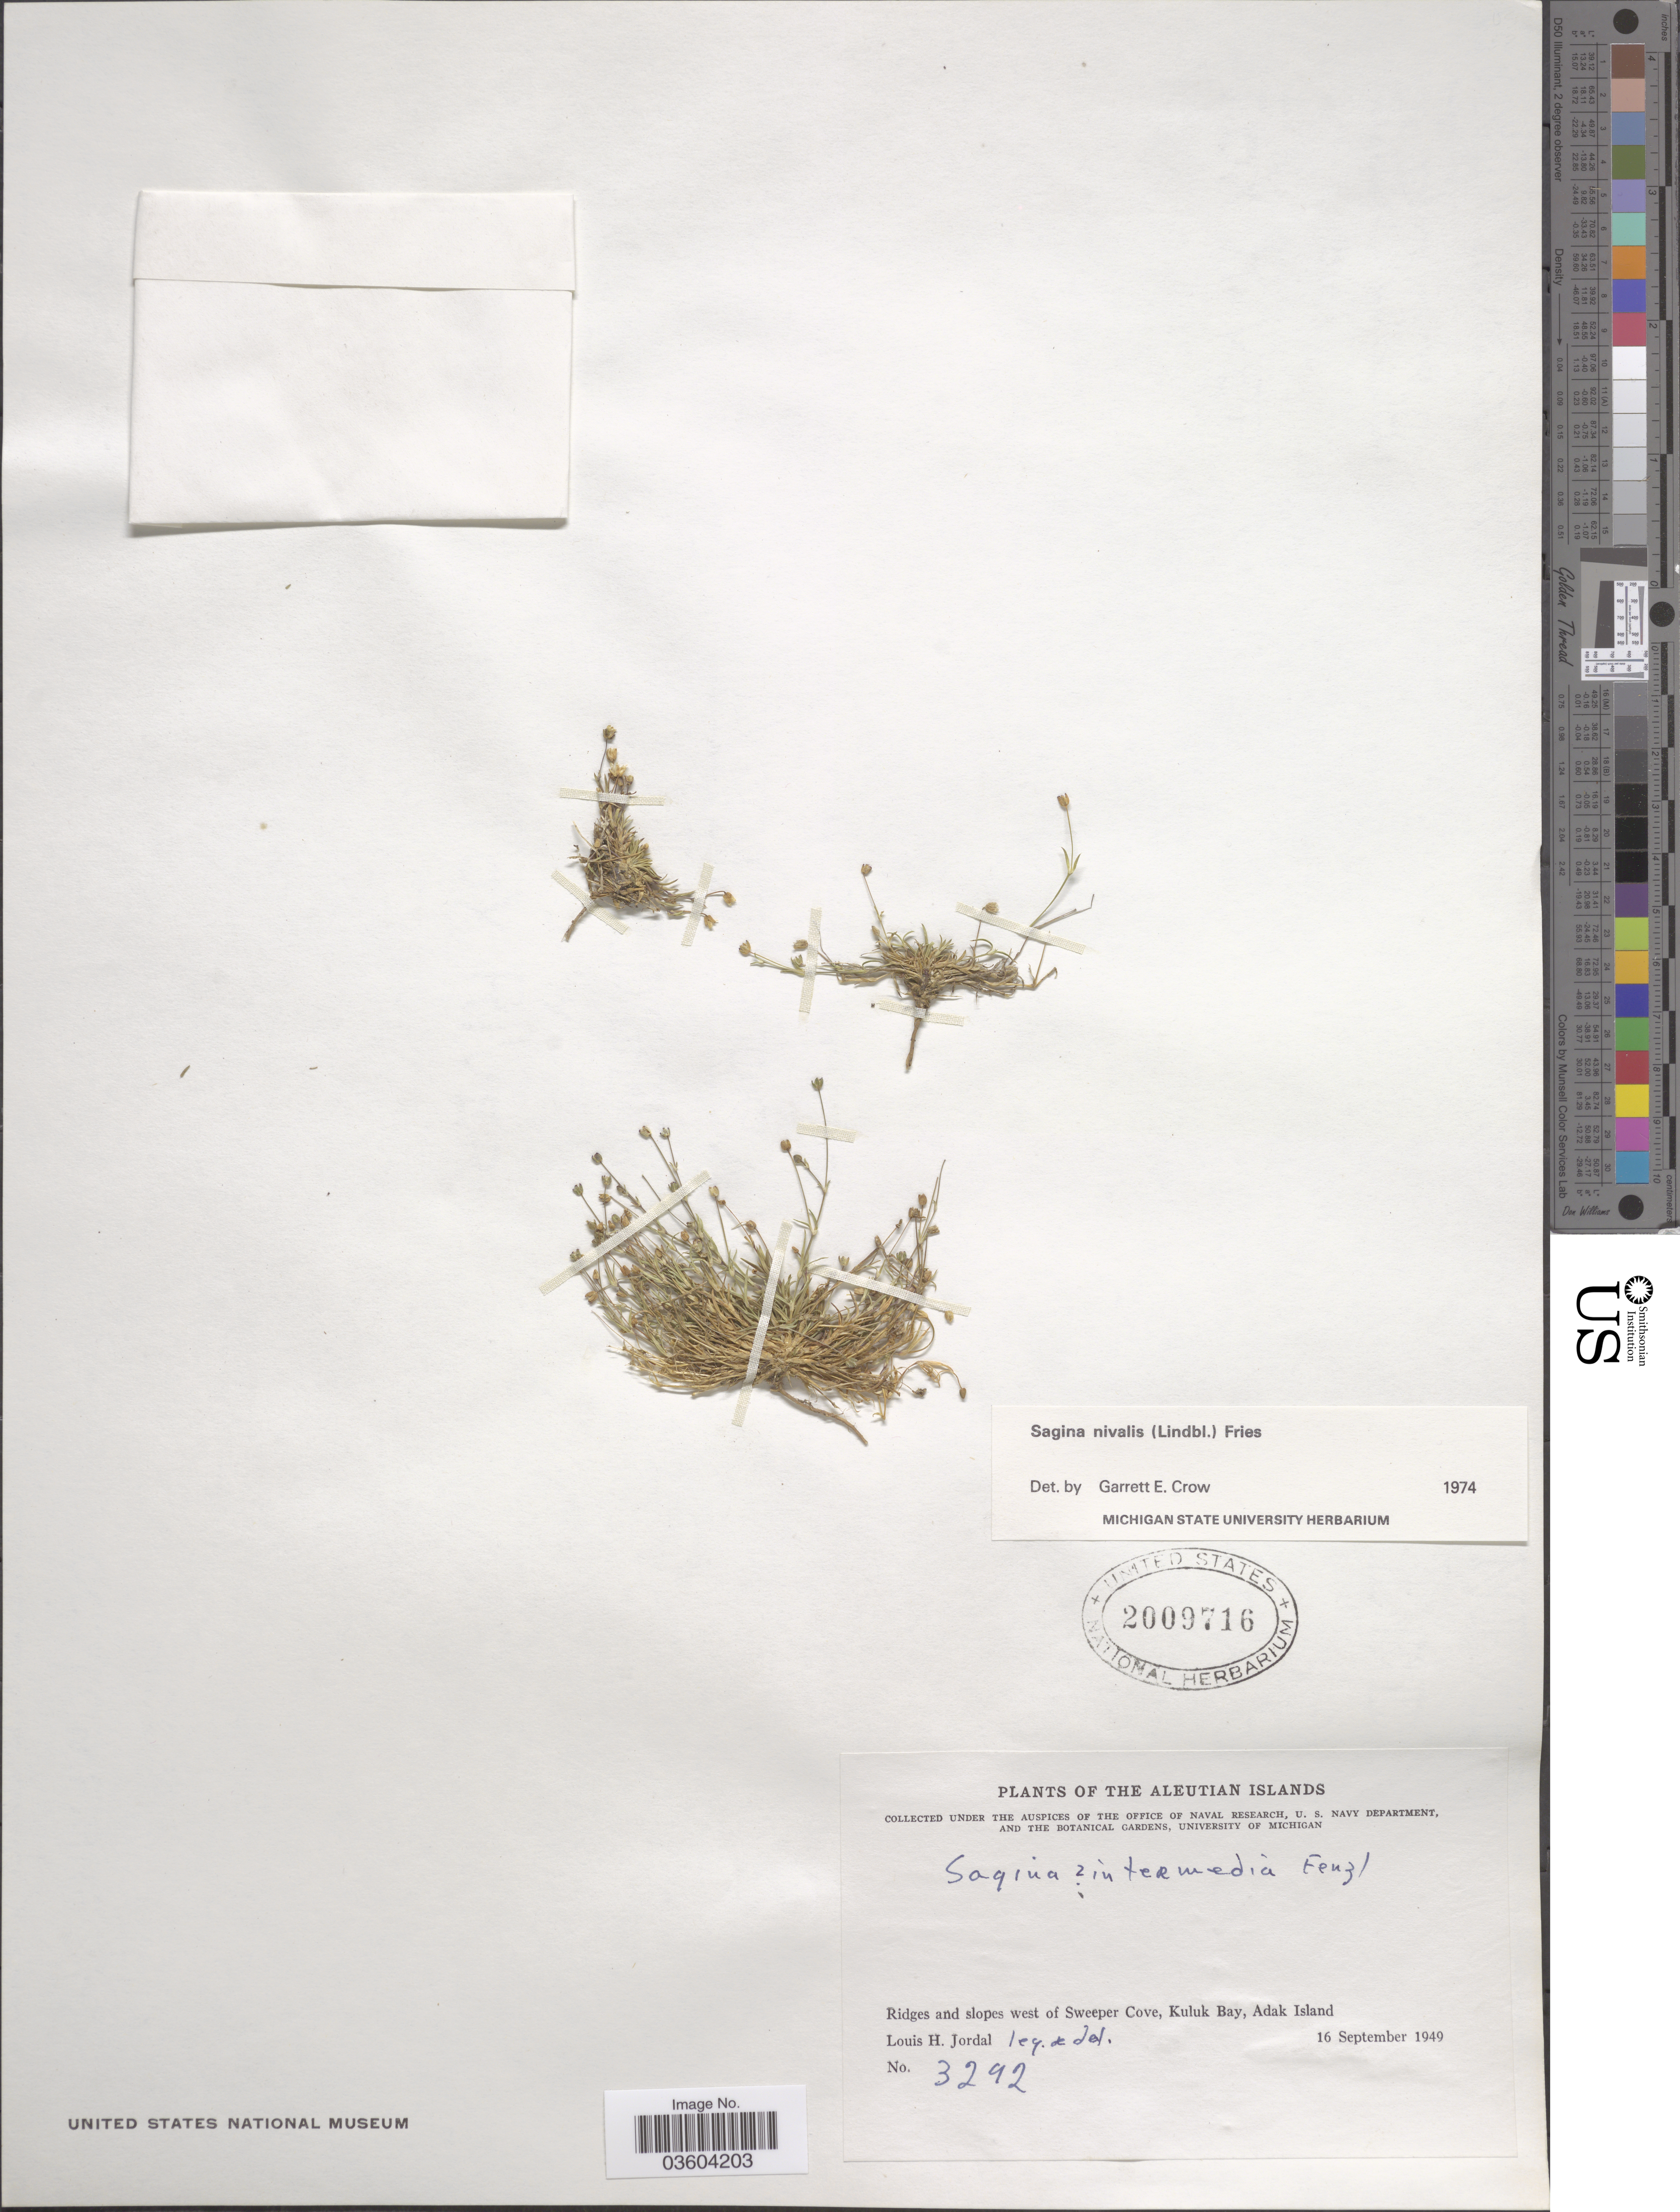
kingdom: Plantae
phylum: Tracheophyta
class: Magnoliopsida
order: Caryophyllales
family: Caryophyllaceae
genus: Sagina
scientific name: Sagina nivalis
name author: (Lindblom) Fr.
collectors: L. Jordal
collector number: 3292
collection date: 1949-09-16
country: United States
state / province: Alaska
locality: The Aleutian Islands. Ridges and slopes west of Sweeper Cove, Kuluk Bay, Adak Island.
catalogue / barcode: US 2009716